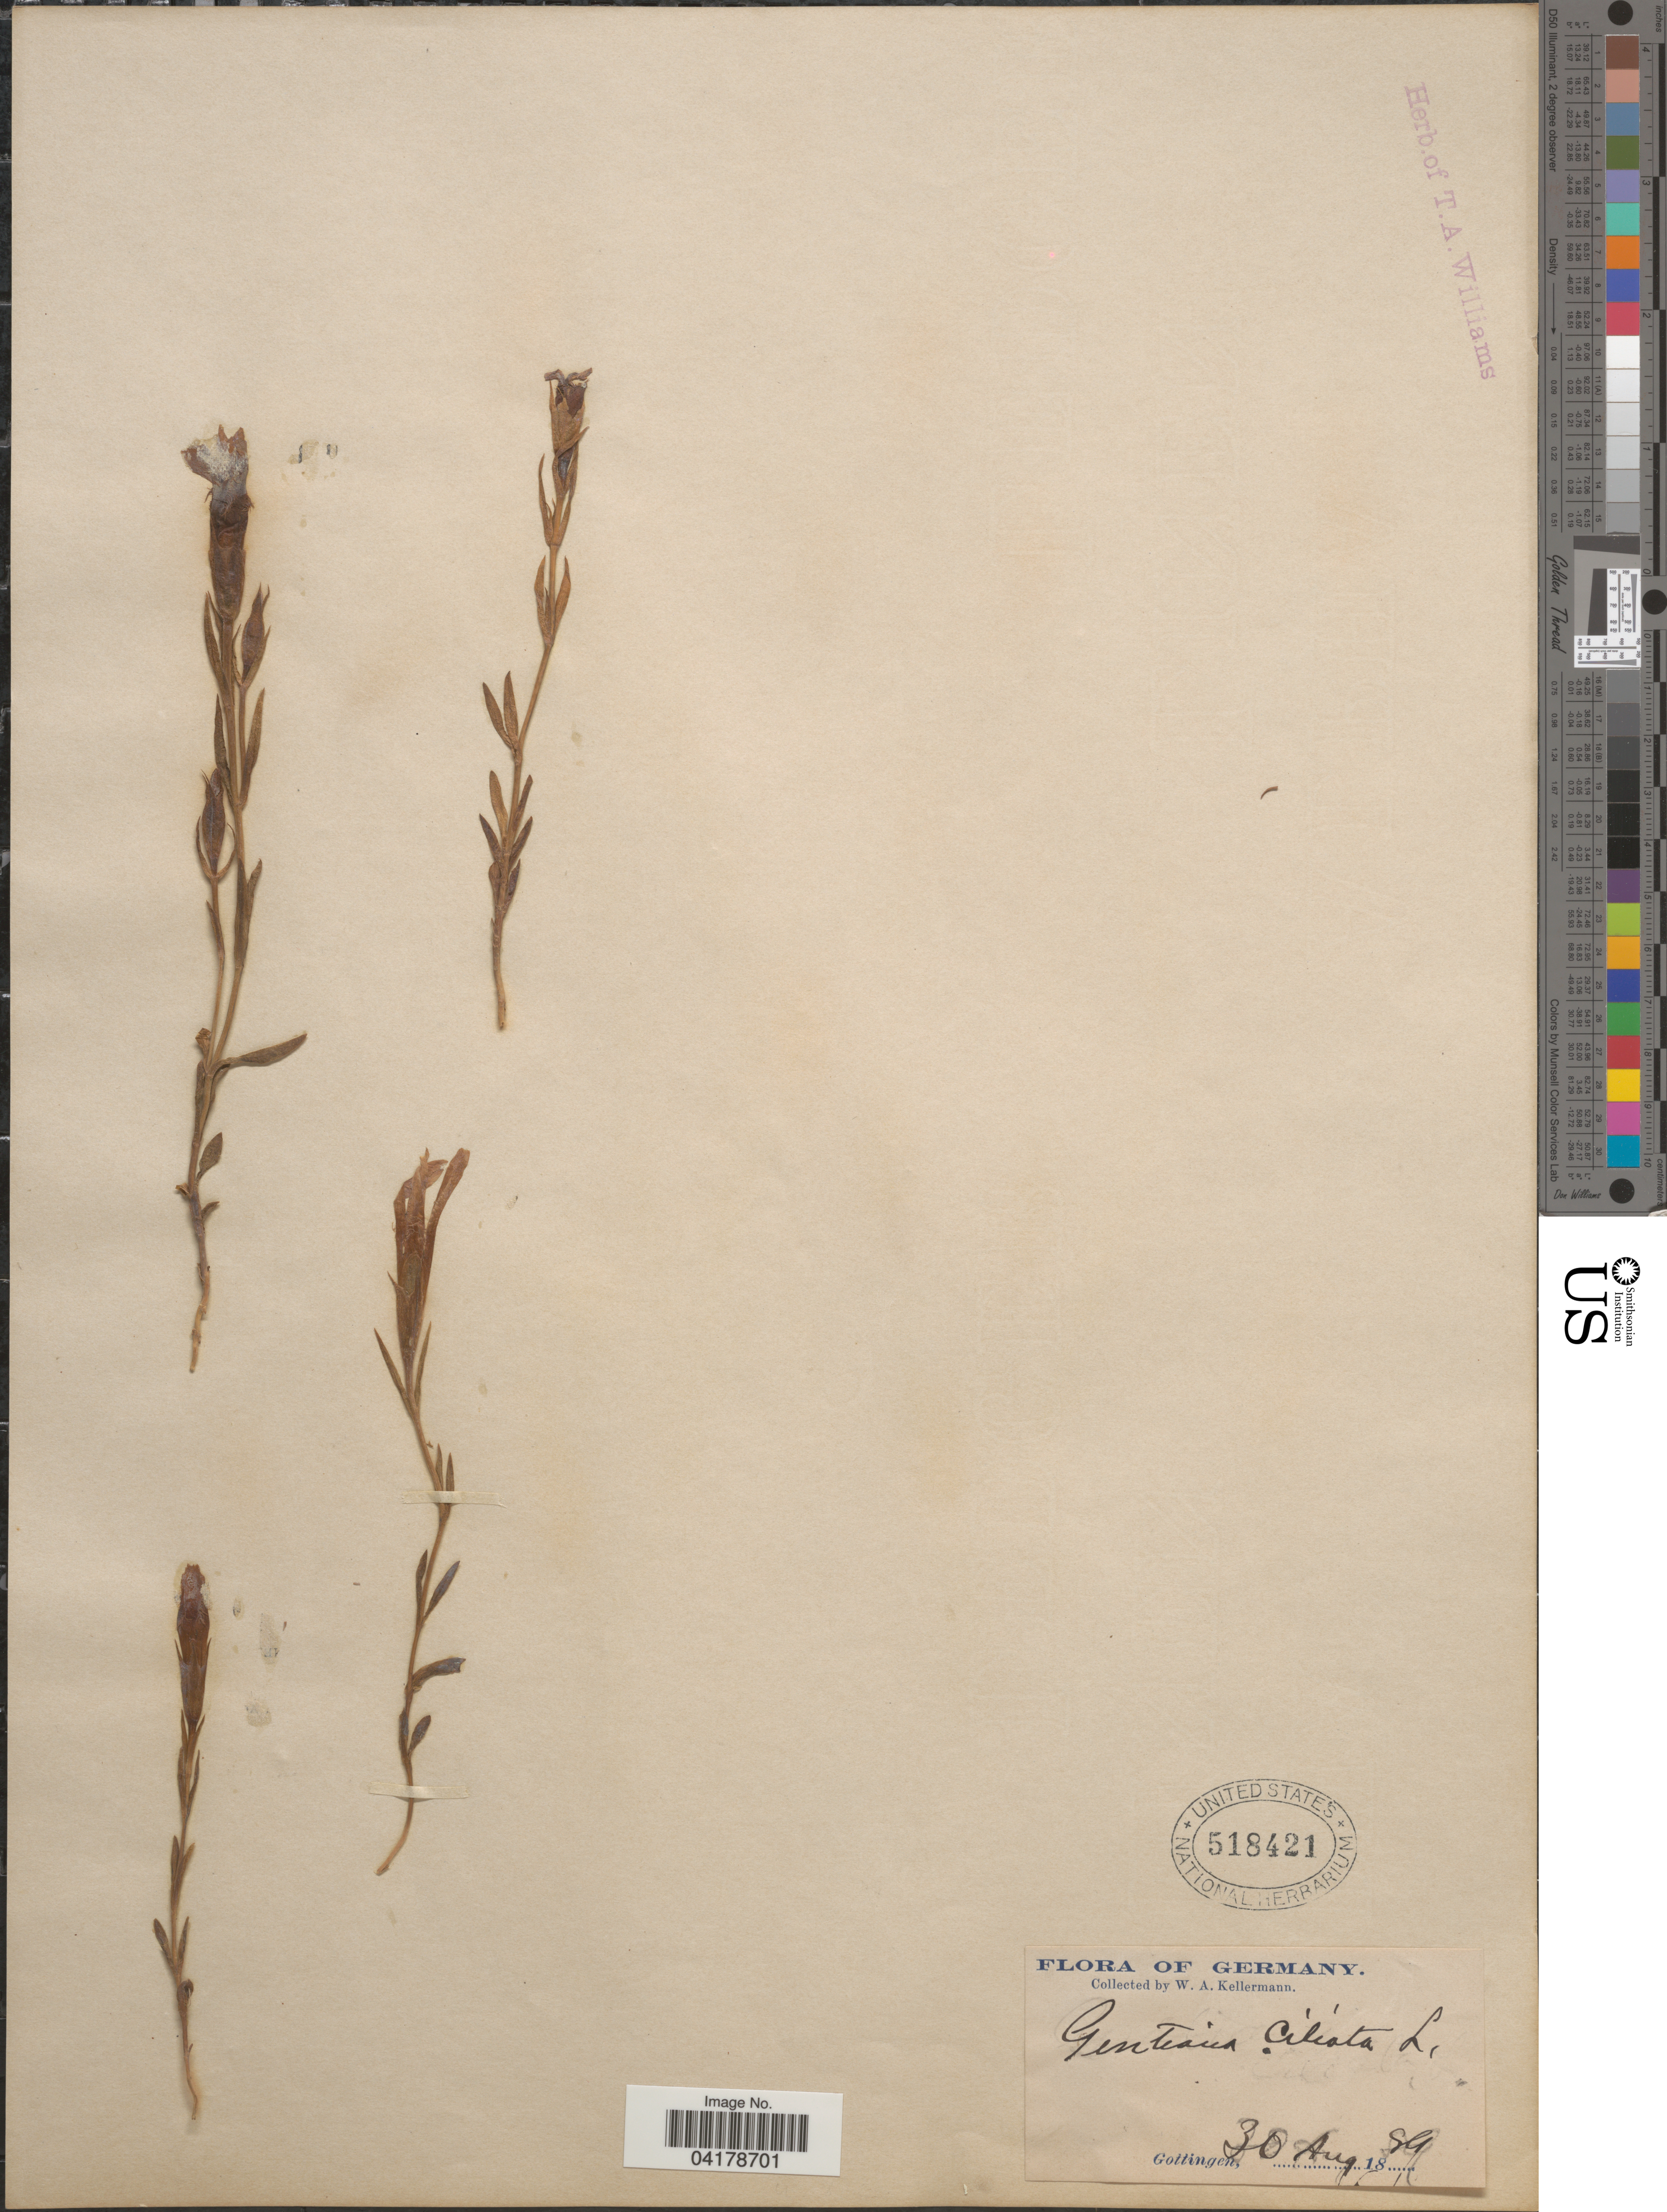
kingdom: Plantae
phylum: Tracheophyta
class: Magnoliopsida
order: Gentianales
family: Gentianaceae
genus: Gentiana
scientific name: Gentiana ciliata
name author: L.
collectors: W. A. Kellermann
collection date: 1889-08-30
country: Germany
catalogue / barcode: US 518421